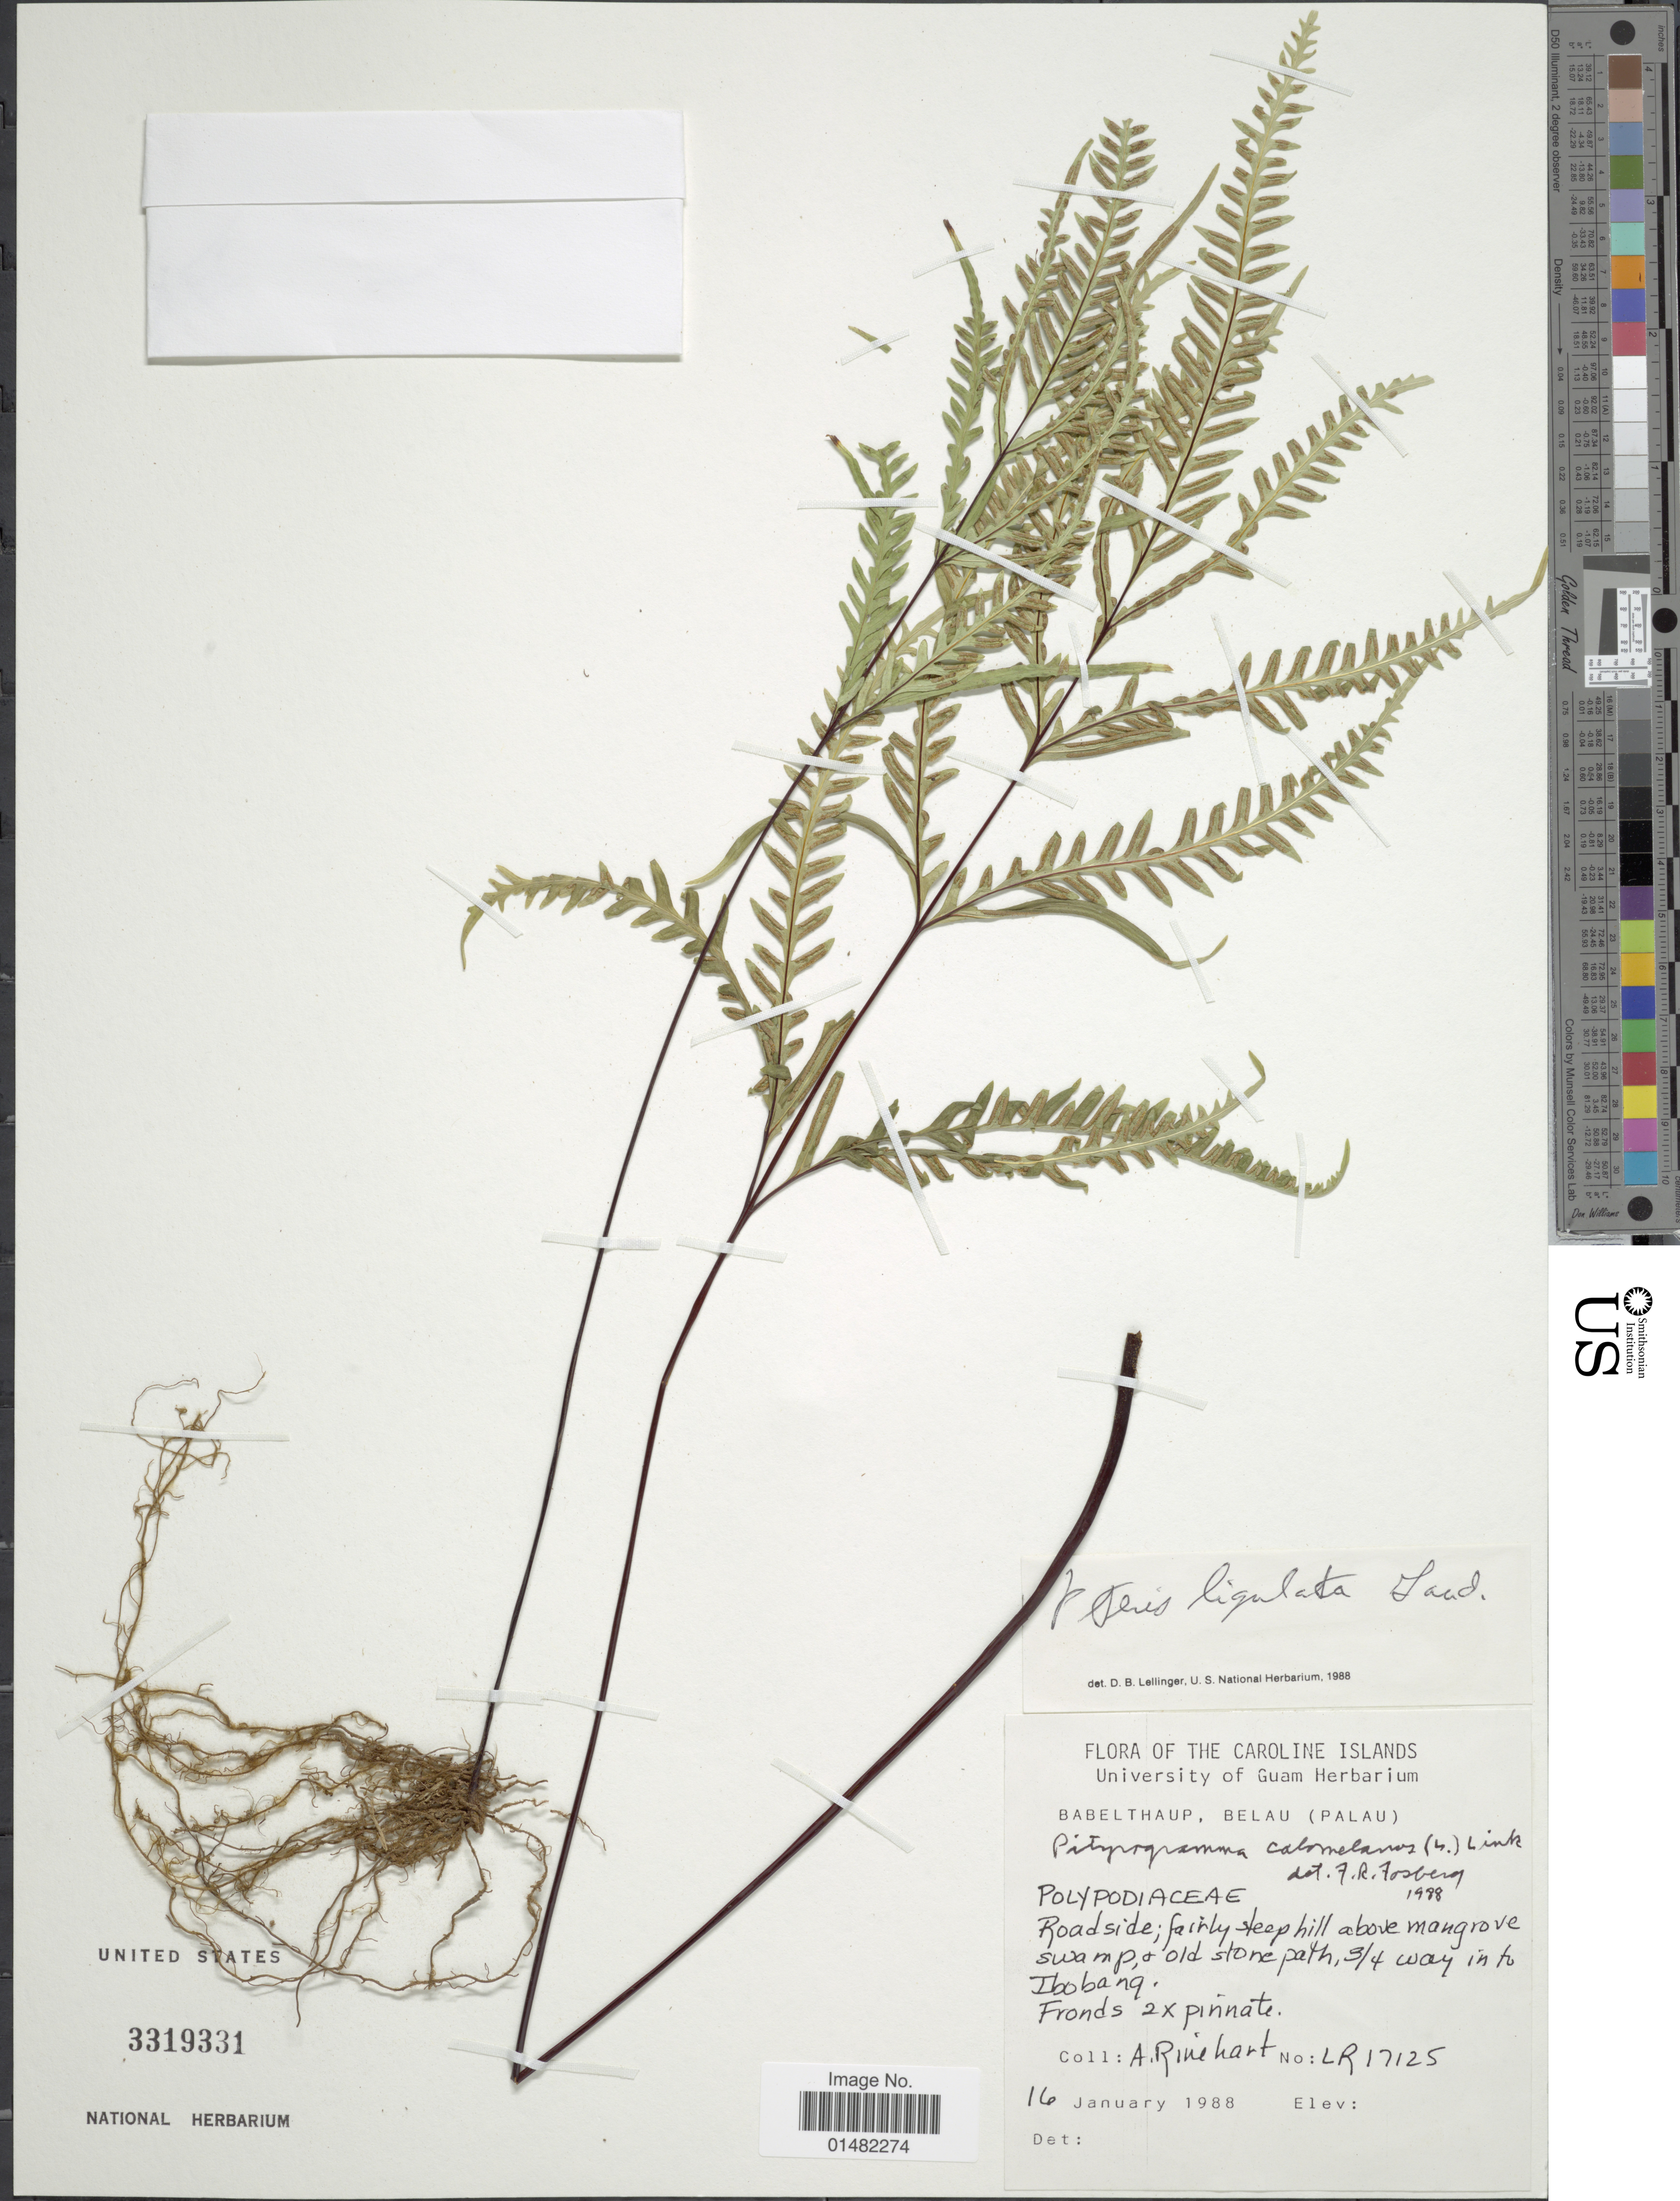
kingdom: Plantae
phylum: Tracheophyta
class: Polypodiopsida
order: Polypodiales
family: Pteridaceae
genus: Pteris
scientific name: Pteris ligulata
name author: Gaudich.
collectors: A. Rinehart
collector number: LR17125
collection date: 1988-01-16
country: Palau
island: Babeldaob [Babelthuap]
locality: Caroline Islands, Babelthaup (Palau), Roadside; fairly steep hill above mangrove swamp, old stone path, 3/4 way into Ibobang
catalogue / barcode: US 3319331